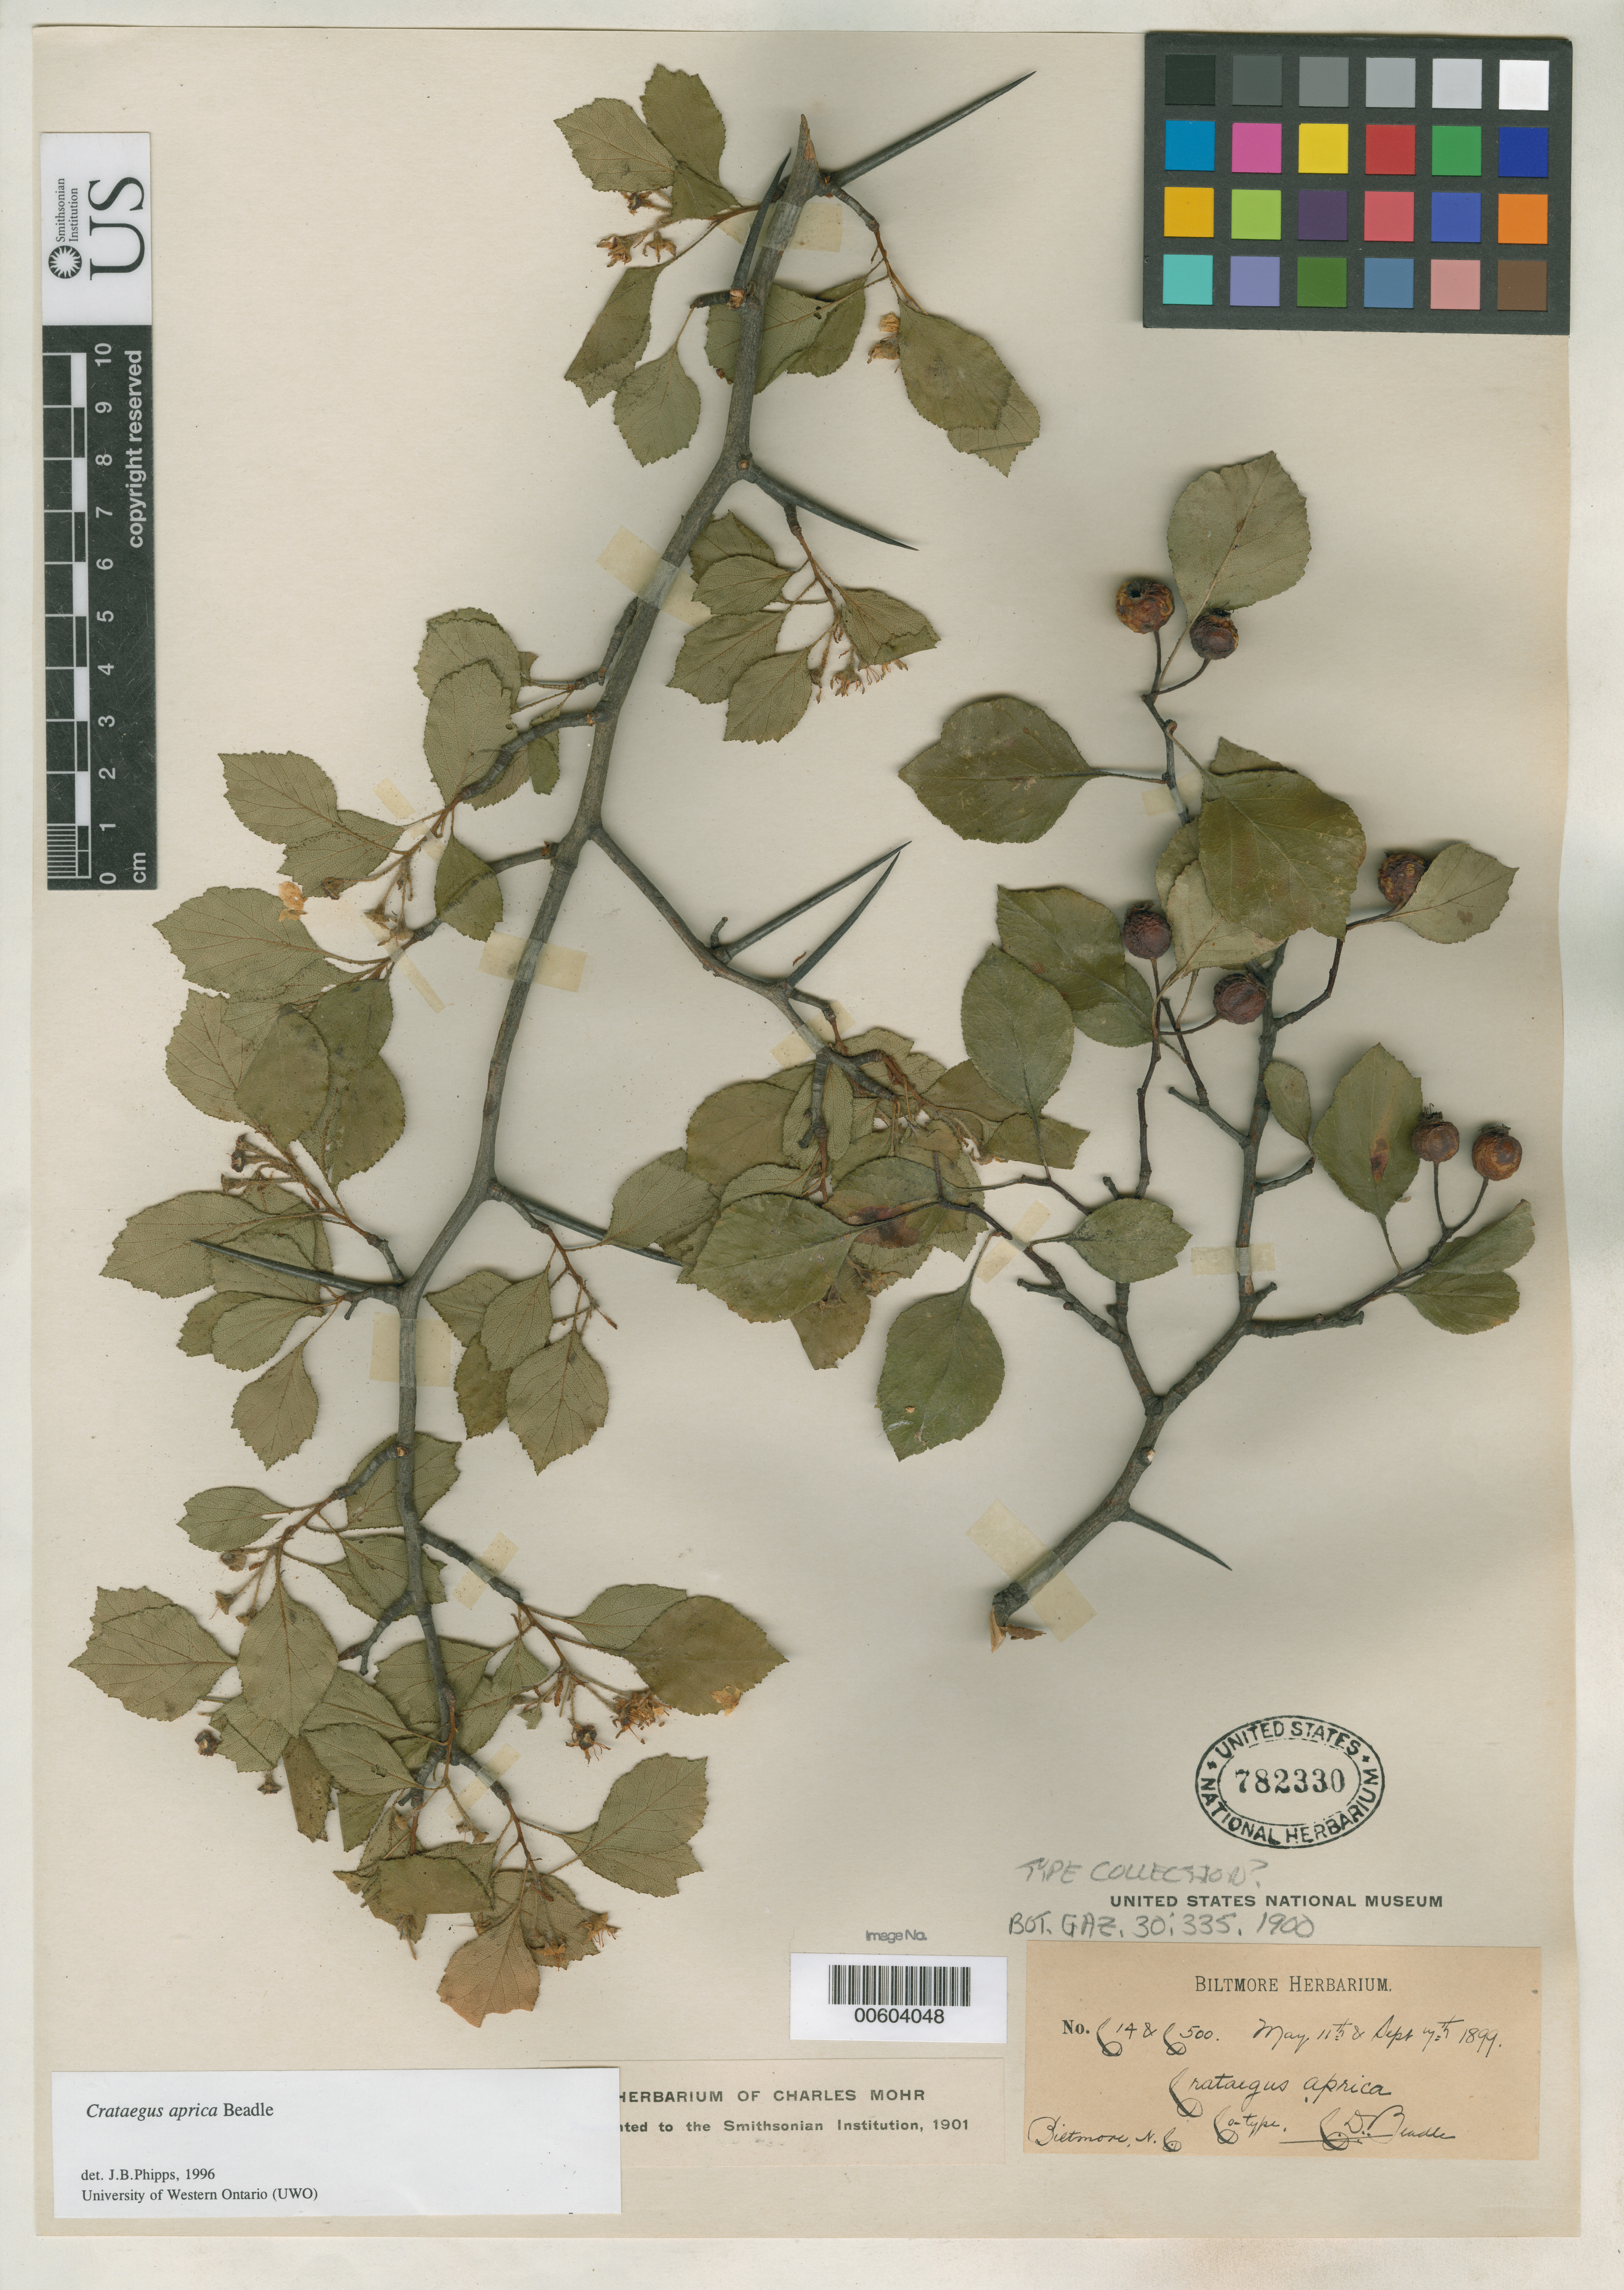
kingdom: Plantae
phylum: Tracheophyta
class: Magnoliopsida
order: Rosales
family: Rosaceae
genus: Crataegus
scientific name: Crataegus aprica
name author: Beadle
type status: Type Collection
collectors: C. Beadle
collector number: C 14 & C 500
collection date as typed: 11 May 1899 and 07 Sep 1899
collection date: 1899-05-11,1899-09-07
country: United States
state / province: North Carolina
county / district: Buncombe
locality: Biltmore.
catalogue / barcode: US 782330